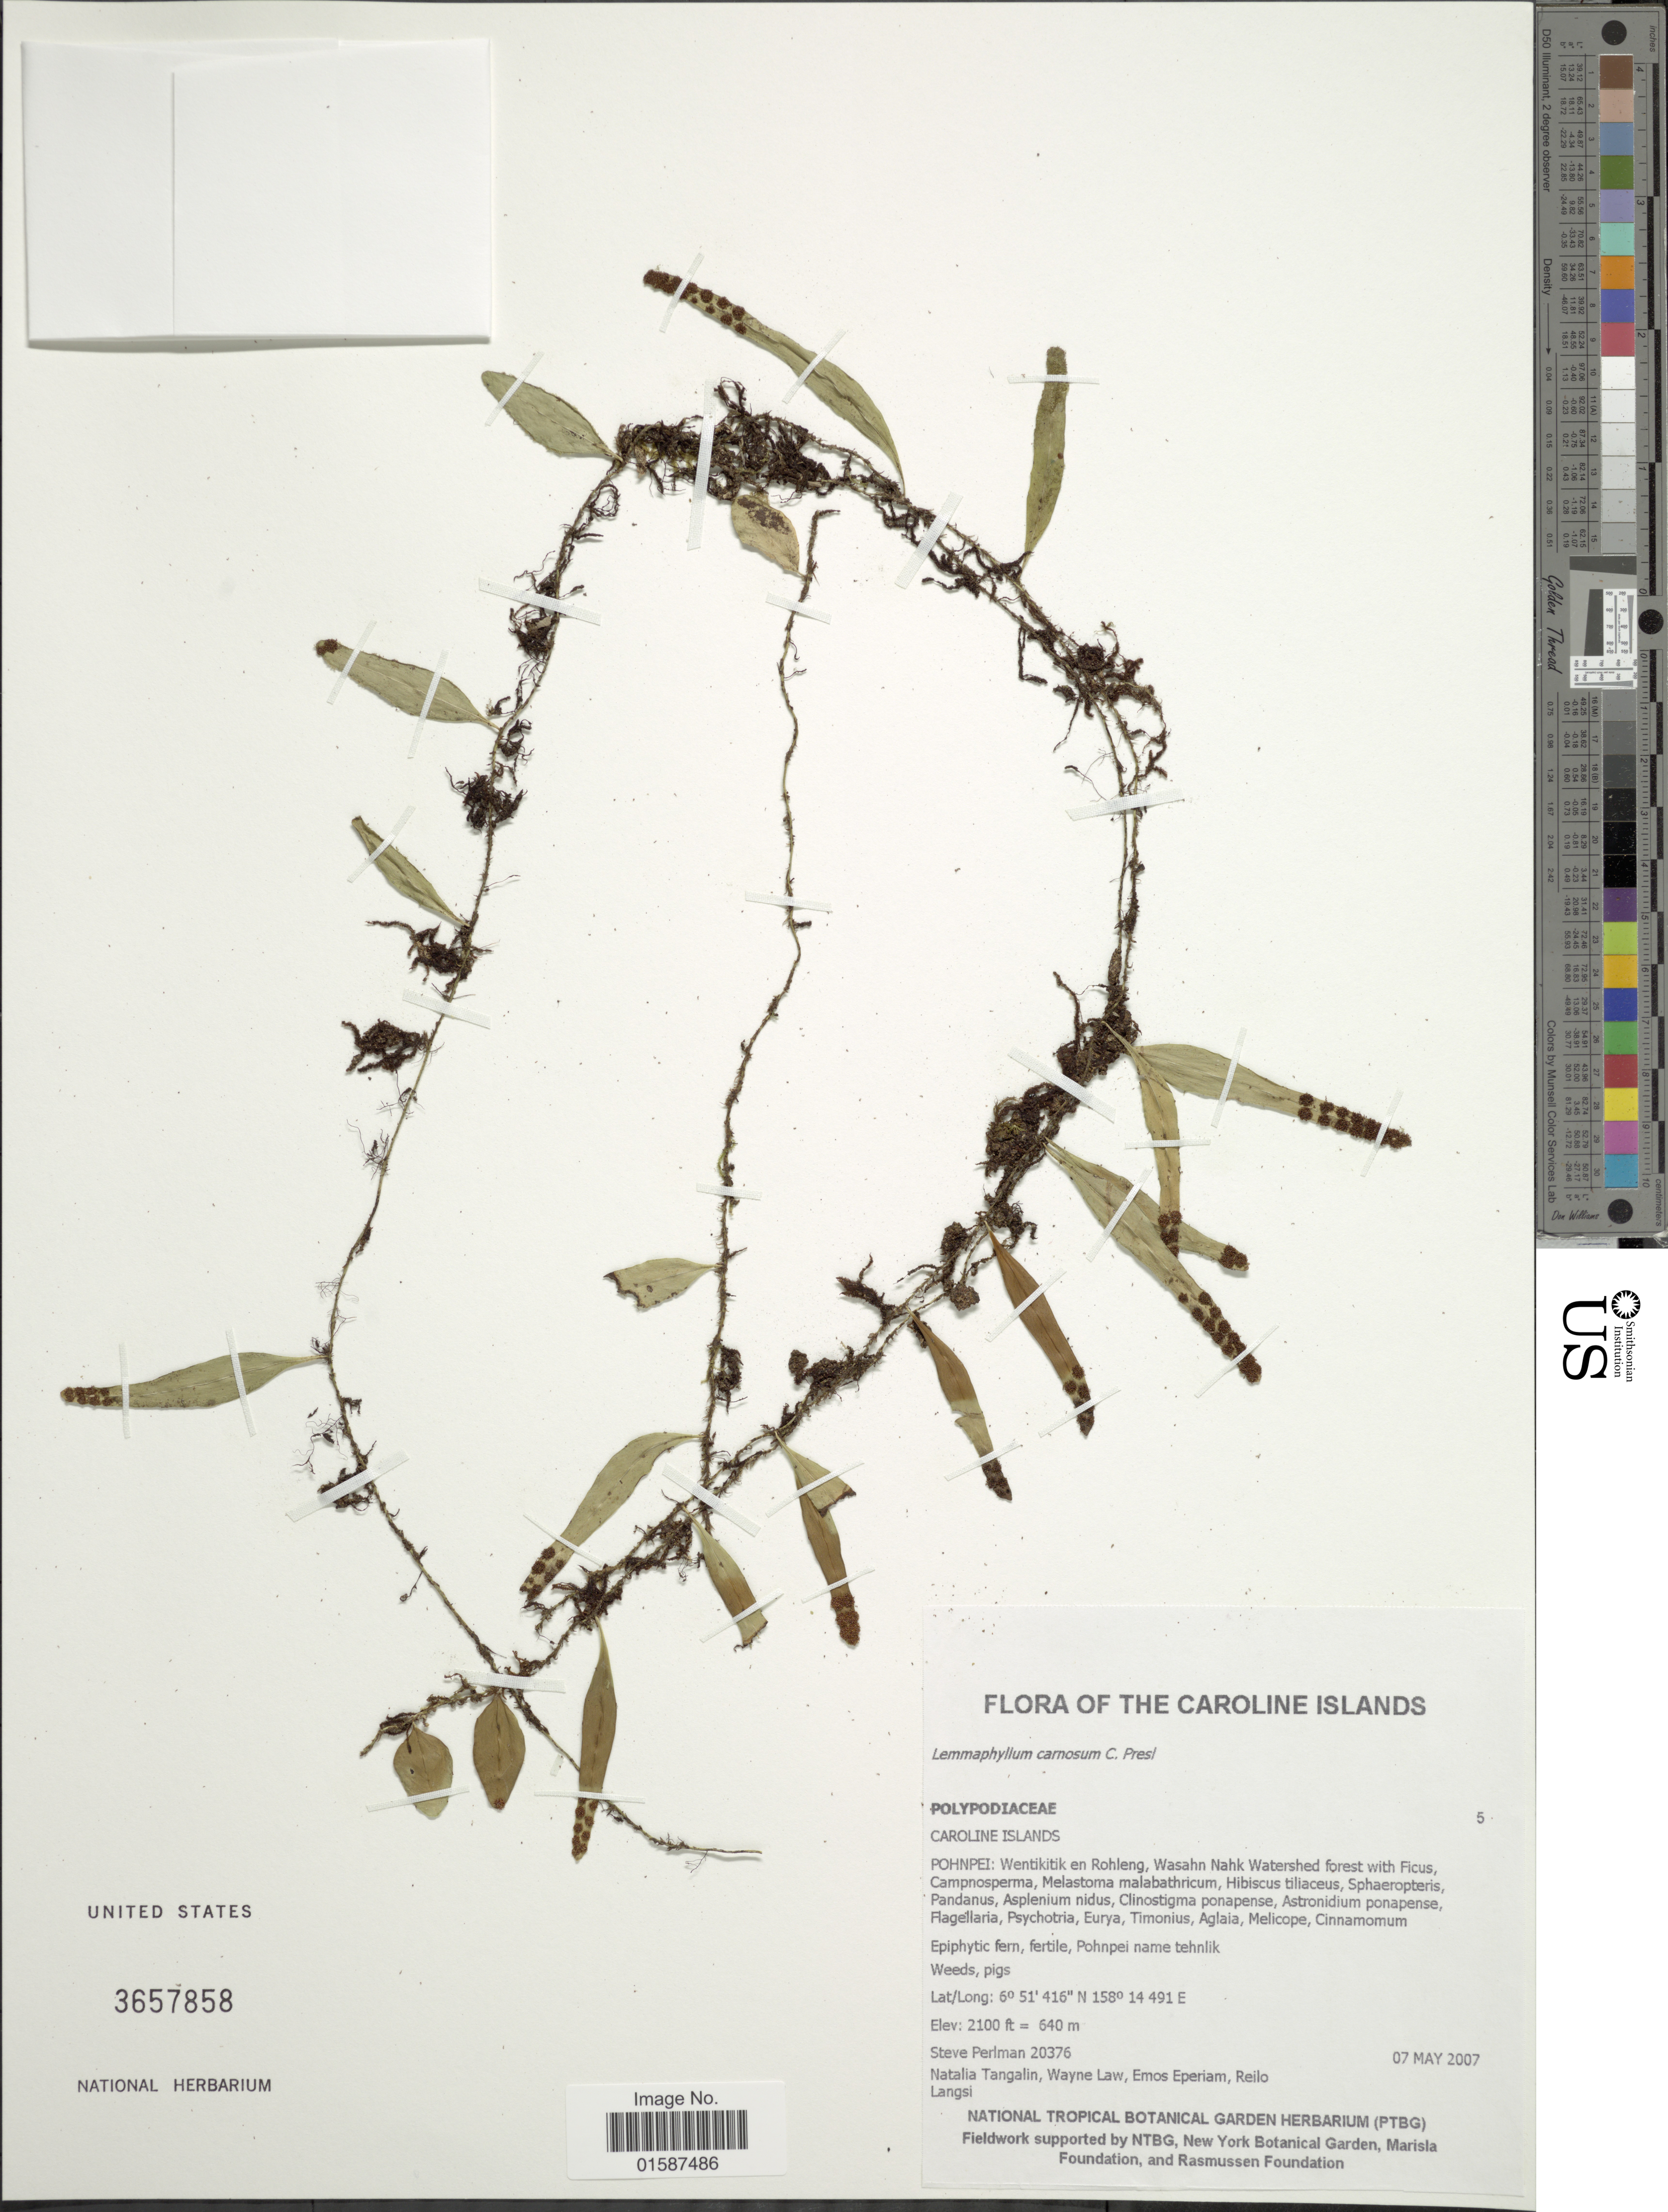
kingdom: Plantae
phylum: Tracheophyta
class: Polypodiopsida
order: Polypodiales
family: Polypodiaceae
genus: Lemmaphyllum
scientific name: Lemmaphyllum carnosum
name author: (J. Sm. ex Hook.) C. Presl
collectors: S. Perlman, N. Tangalin, W. Law, P. Eperiam & R. Langsi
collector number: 20376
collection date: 2007-05-07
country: Micronesia, Federated States of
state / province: Pohnpei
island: Pohnpei [Ponape]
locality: Caroline Islands, Pohnpei: Wentiktik en Rohleng, Wasahn Nahk Watershed forest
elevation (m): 640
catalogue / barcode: US 3657858